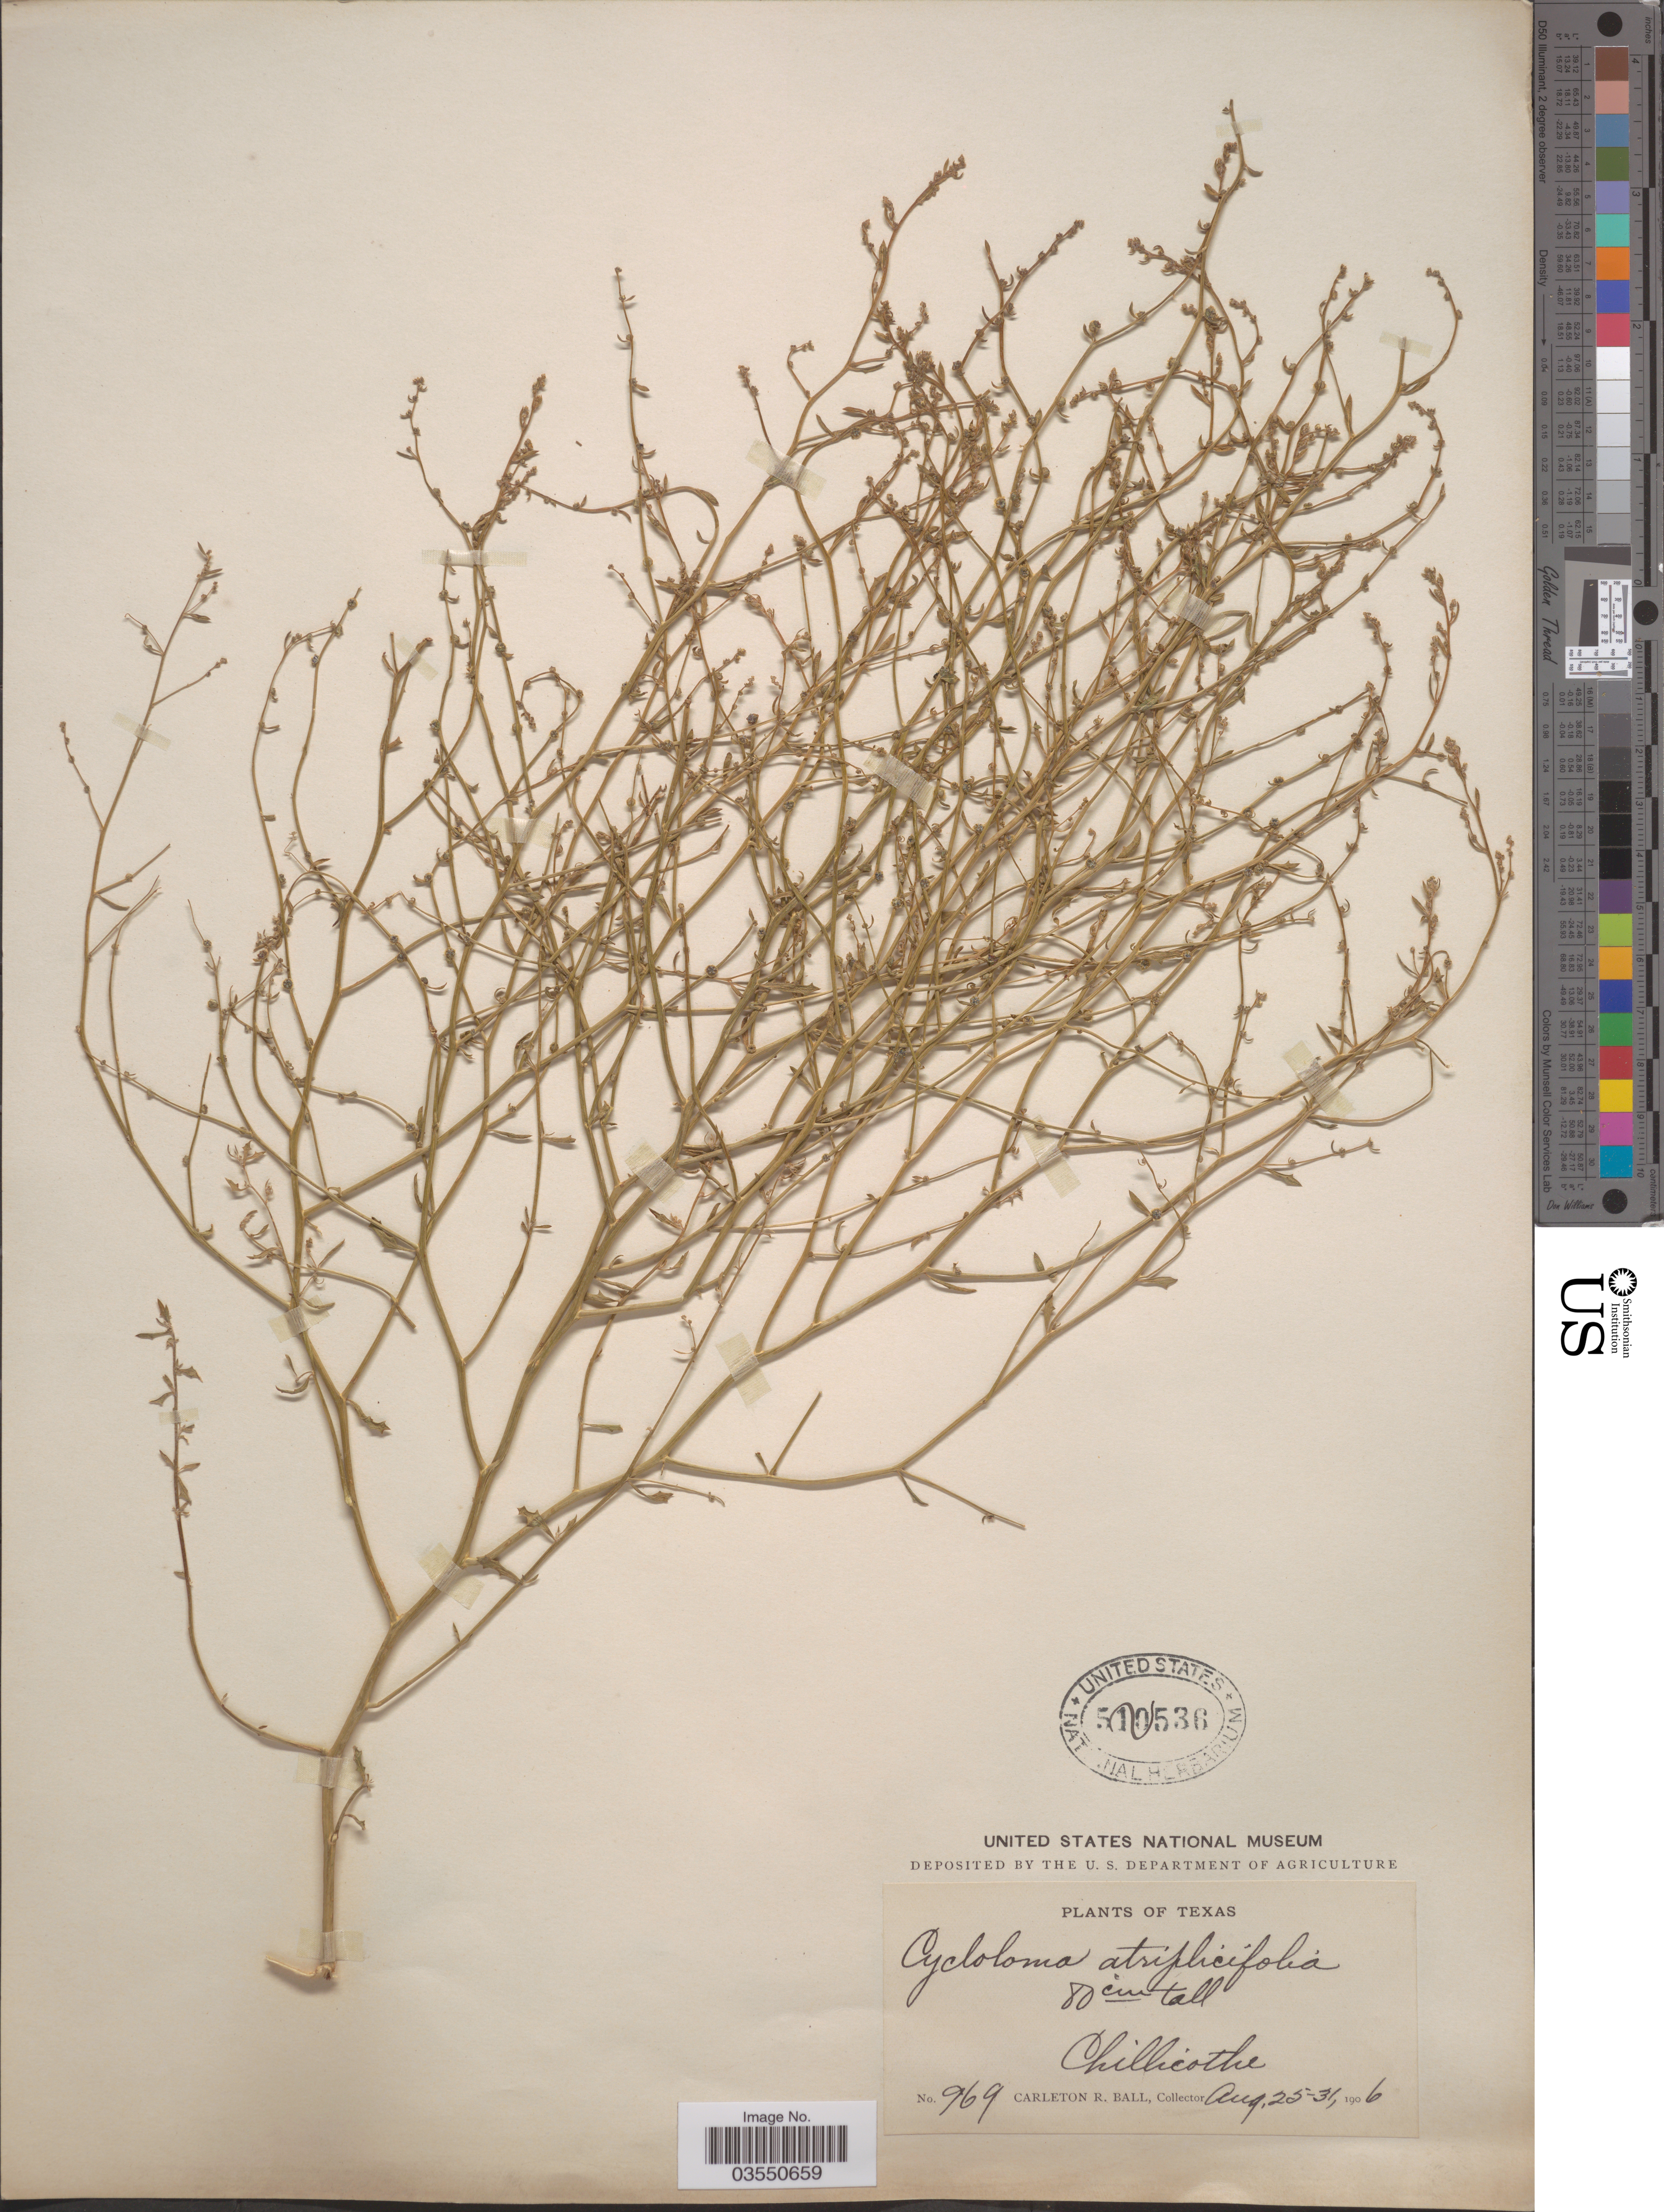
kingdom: Plantae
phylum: Tracheophyta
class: Magnoliopsida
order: Caryophyllales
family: Amaranthaceae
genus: Dysphania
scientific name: Dysphania atriplicifolia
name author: (Spreng.) G. Kadereit et al.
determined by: U.S. National Herbarium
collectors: C. R. Ball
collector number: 969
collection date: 1906-08-25/1906-08-31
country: United States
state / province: Texas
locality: Chillicothe.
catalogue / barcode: US 510536